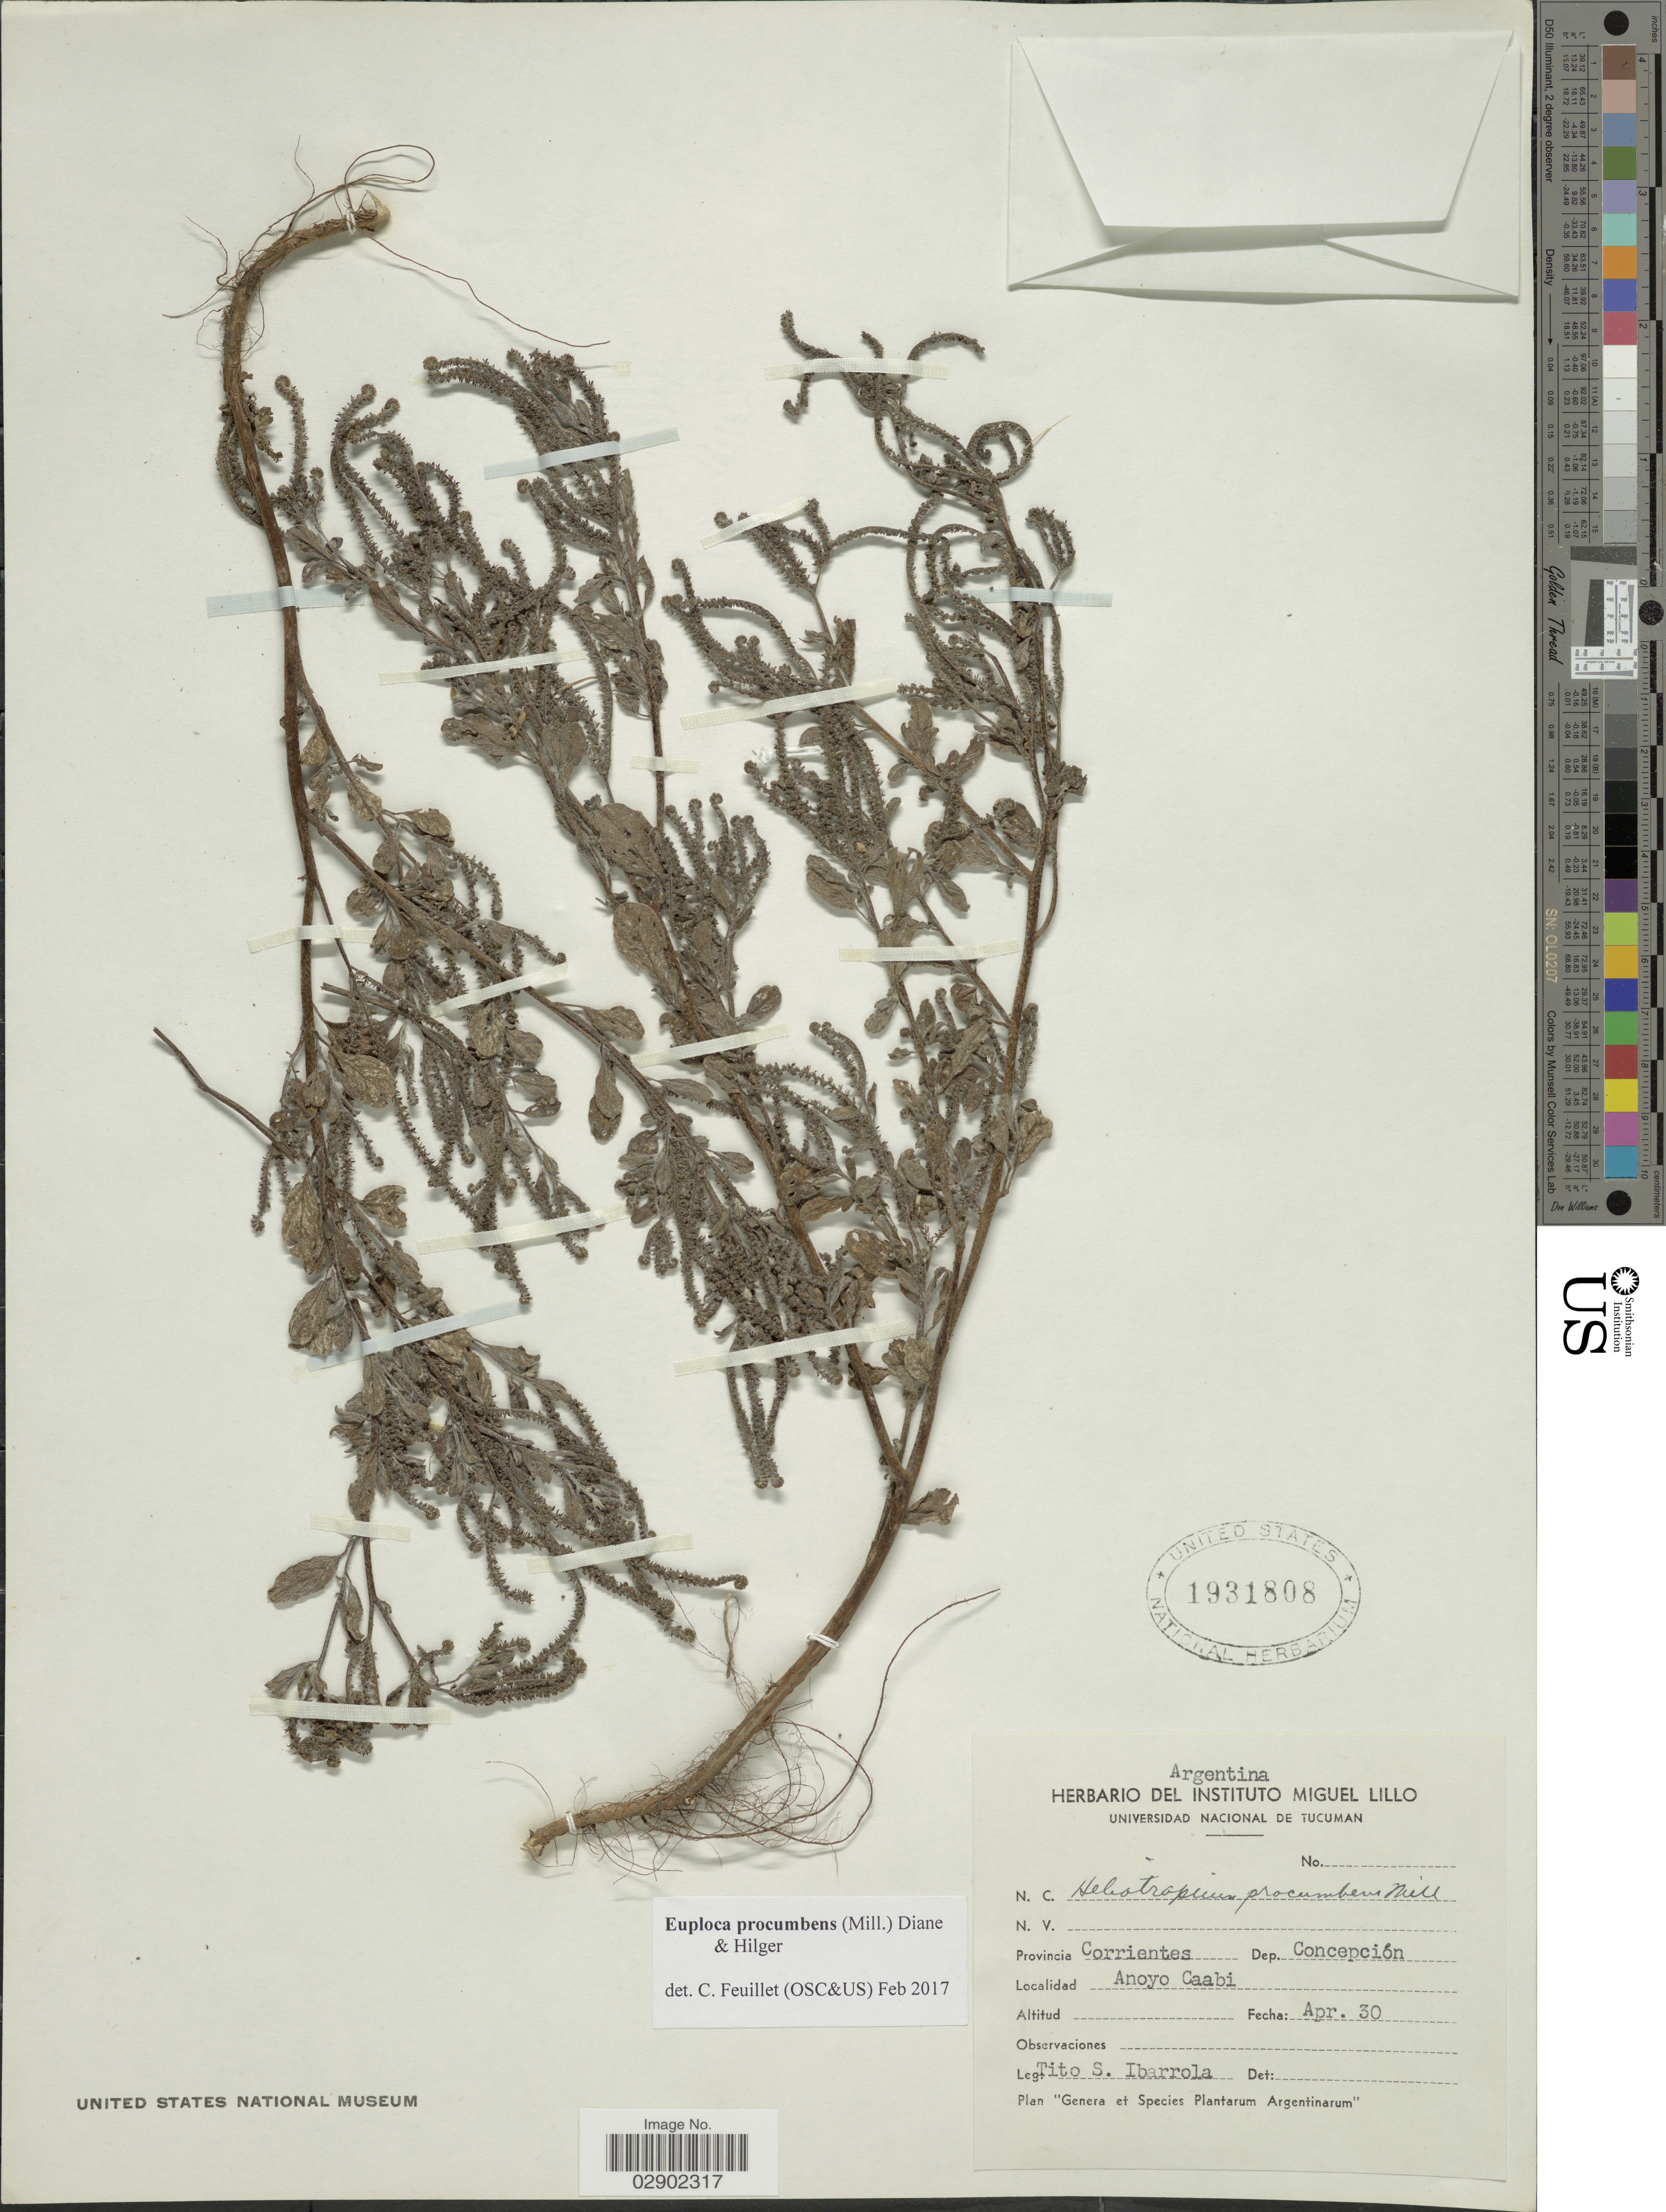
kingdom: Plantae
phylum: Tracheophyta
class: Magnoliopsida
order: Boraginales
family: Heliotropiaceae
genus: Euploca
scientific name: Euploca procumbens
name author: (Mill.) Diane & Hilger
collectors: T. Ibarrola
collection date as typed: Transcribed d/m/y: /4/30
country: Argentina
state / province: Corrientes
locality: Provincia Corrientes Dep. Concepción. Anoyo Caabi.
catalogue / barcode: US 1931808